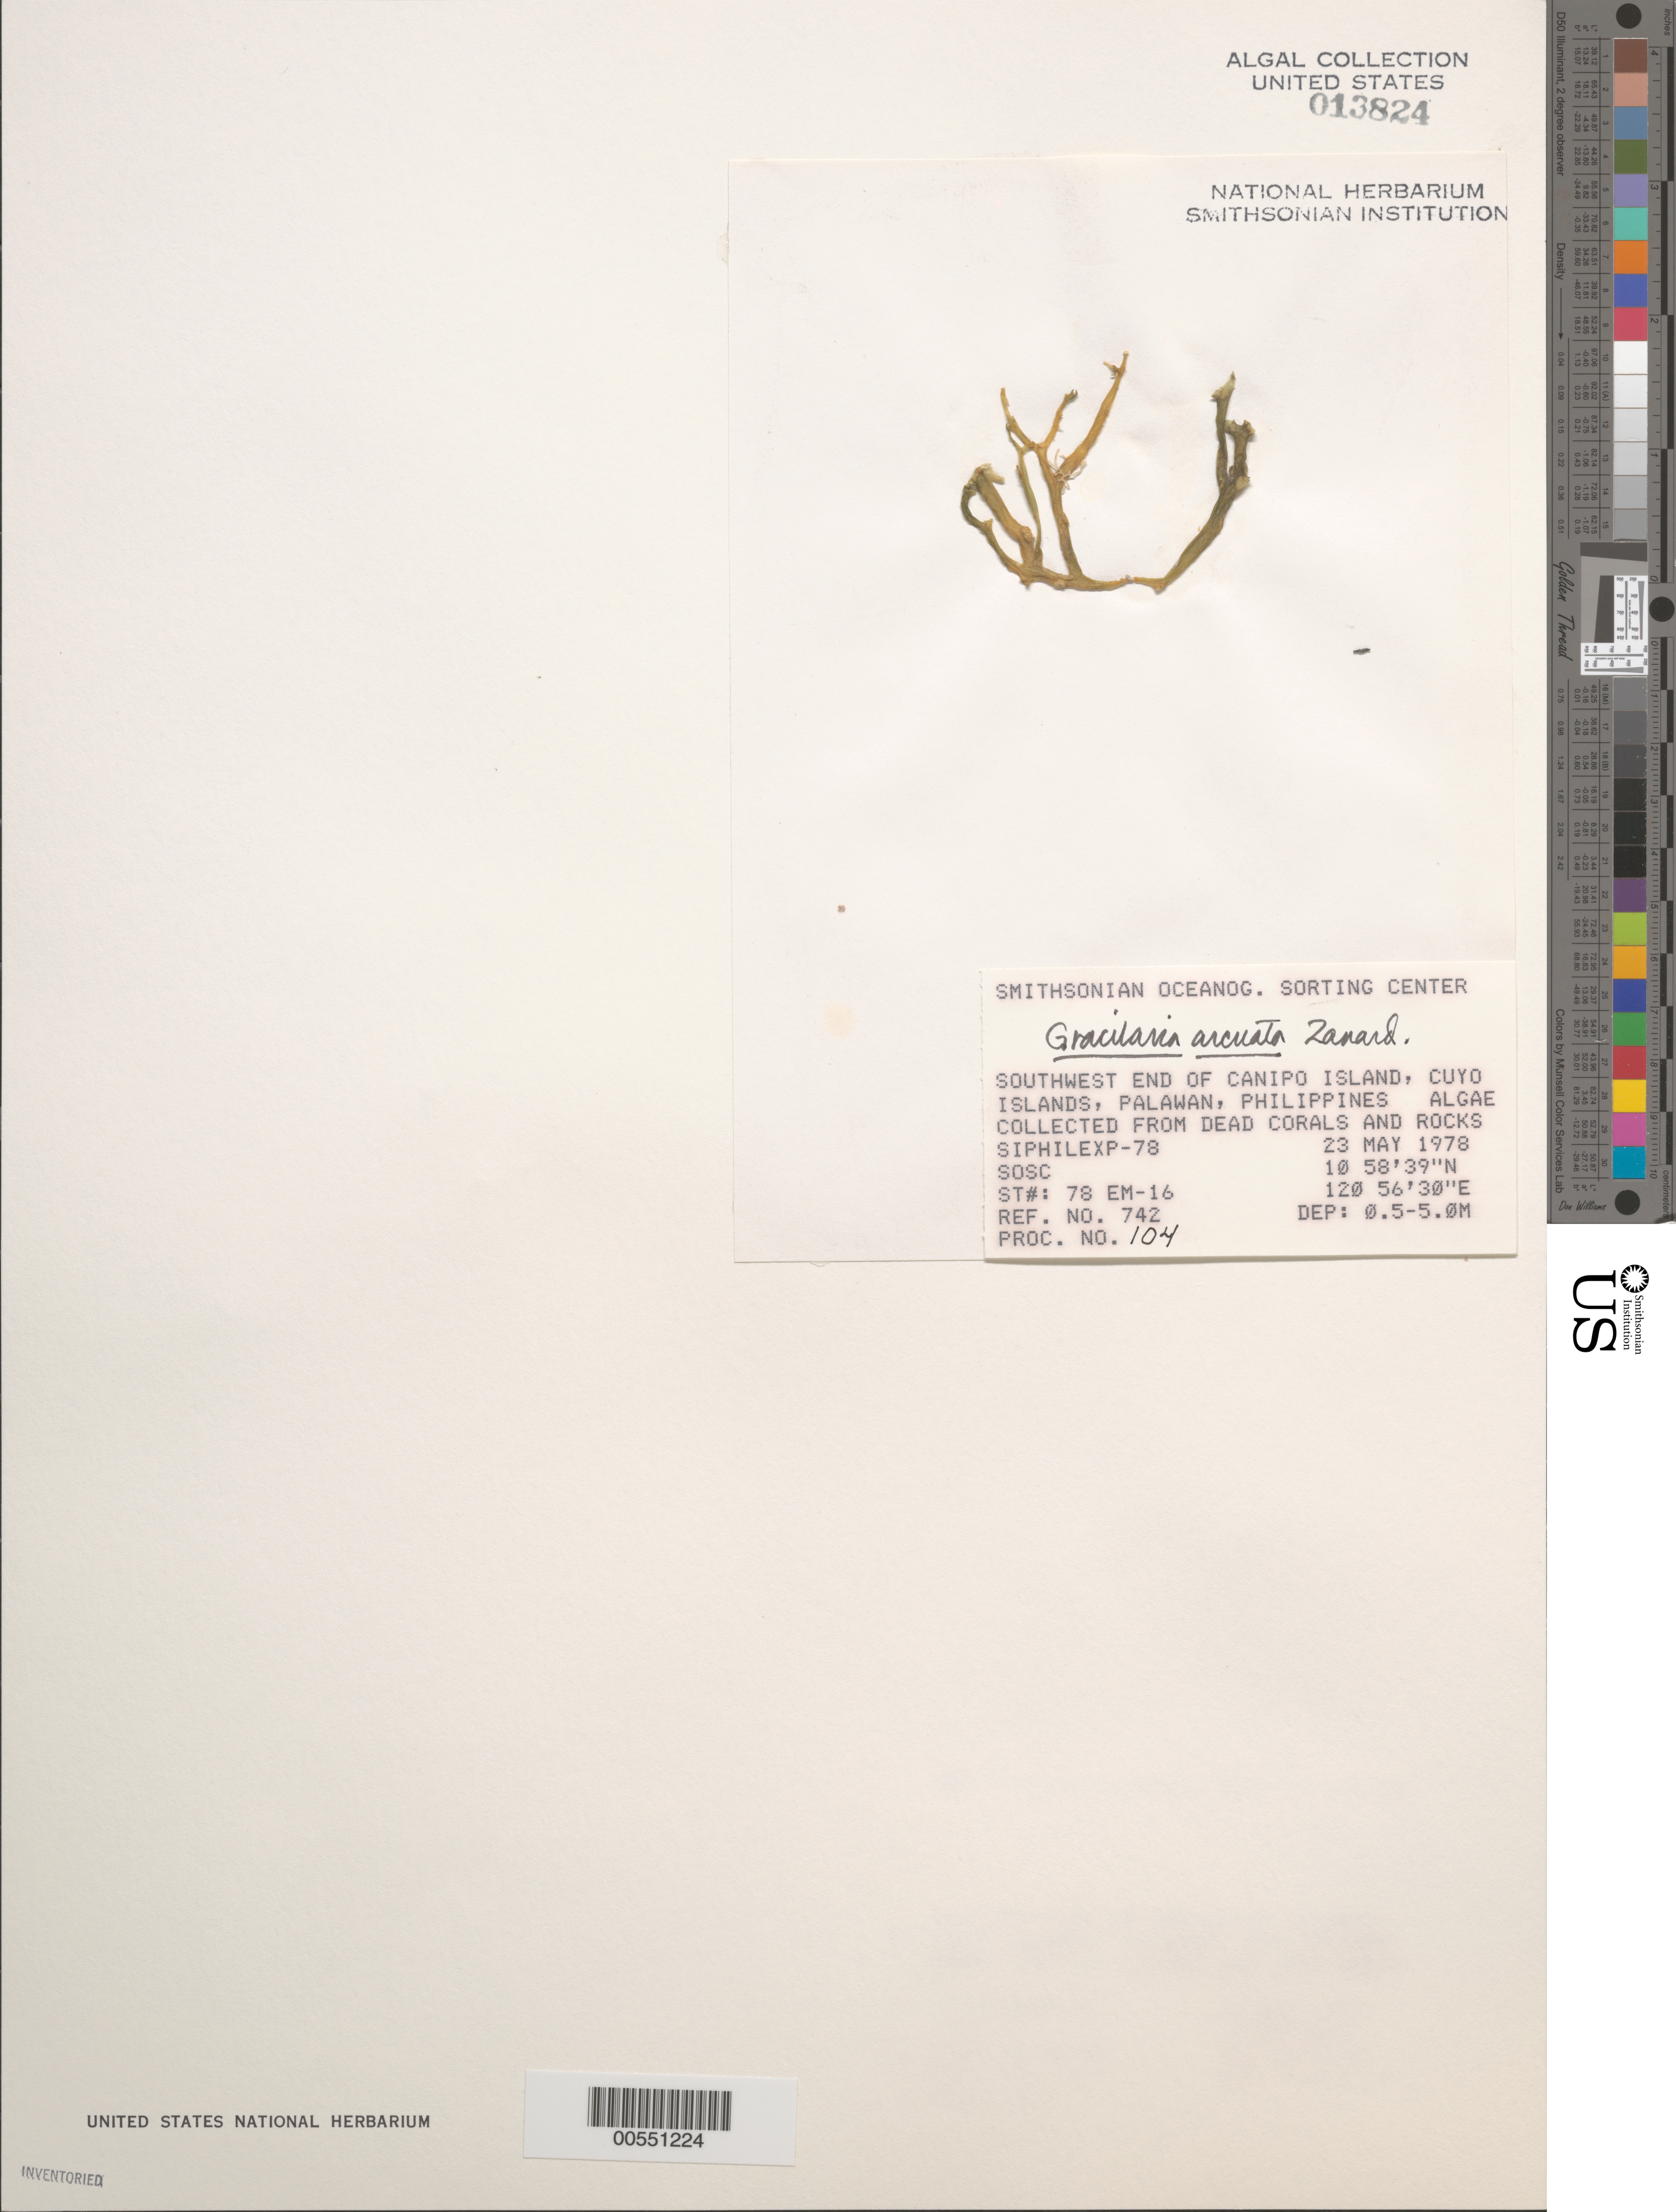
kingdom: Plantae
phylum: Rhodophyta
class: Florideophyceae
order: Gracilariales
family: Gracilariaceae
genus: Gracilaria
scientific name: Gracilaria arcuata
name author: Zanardini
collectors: SOSC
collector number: Station 78 Em-16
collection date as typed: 23 May 1978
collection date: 1978-05-23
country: Philippines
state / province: Mimaropa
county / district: Palawan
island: Canipo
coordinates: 10 58' 39" N, 120 56' 30" E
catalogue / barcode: US 13824